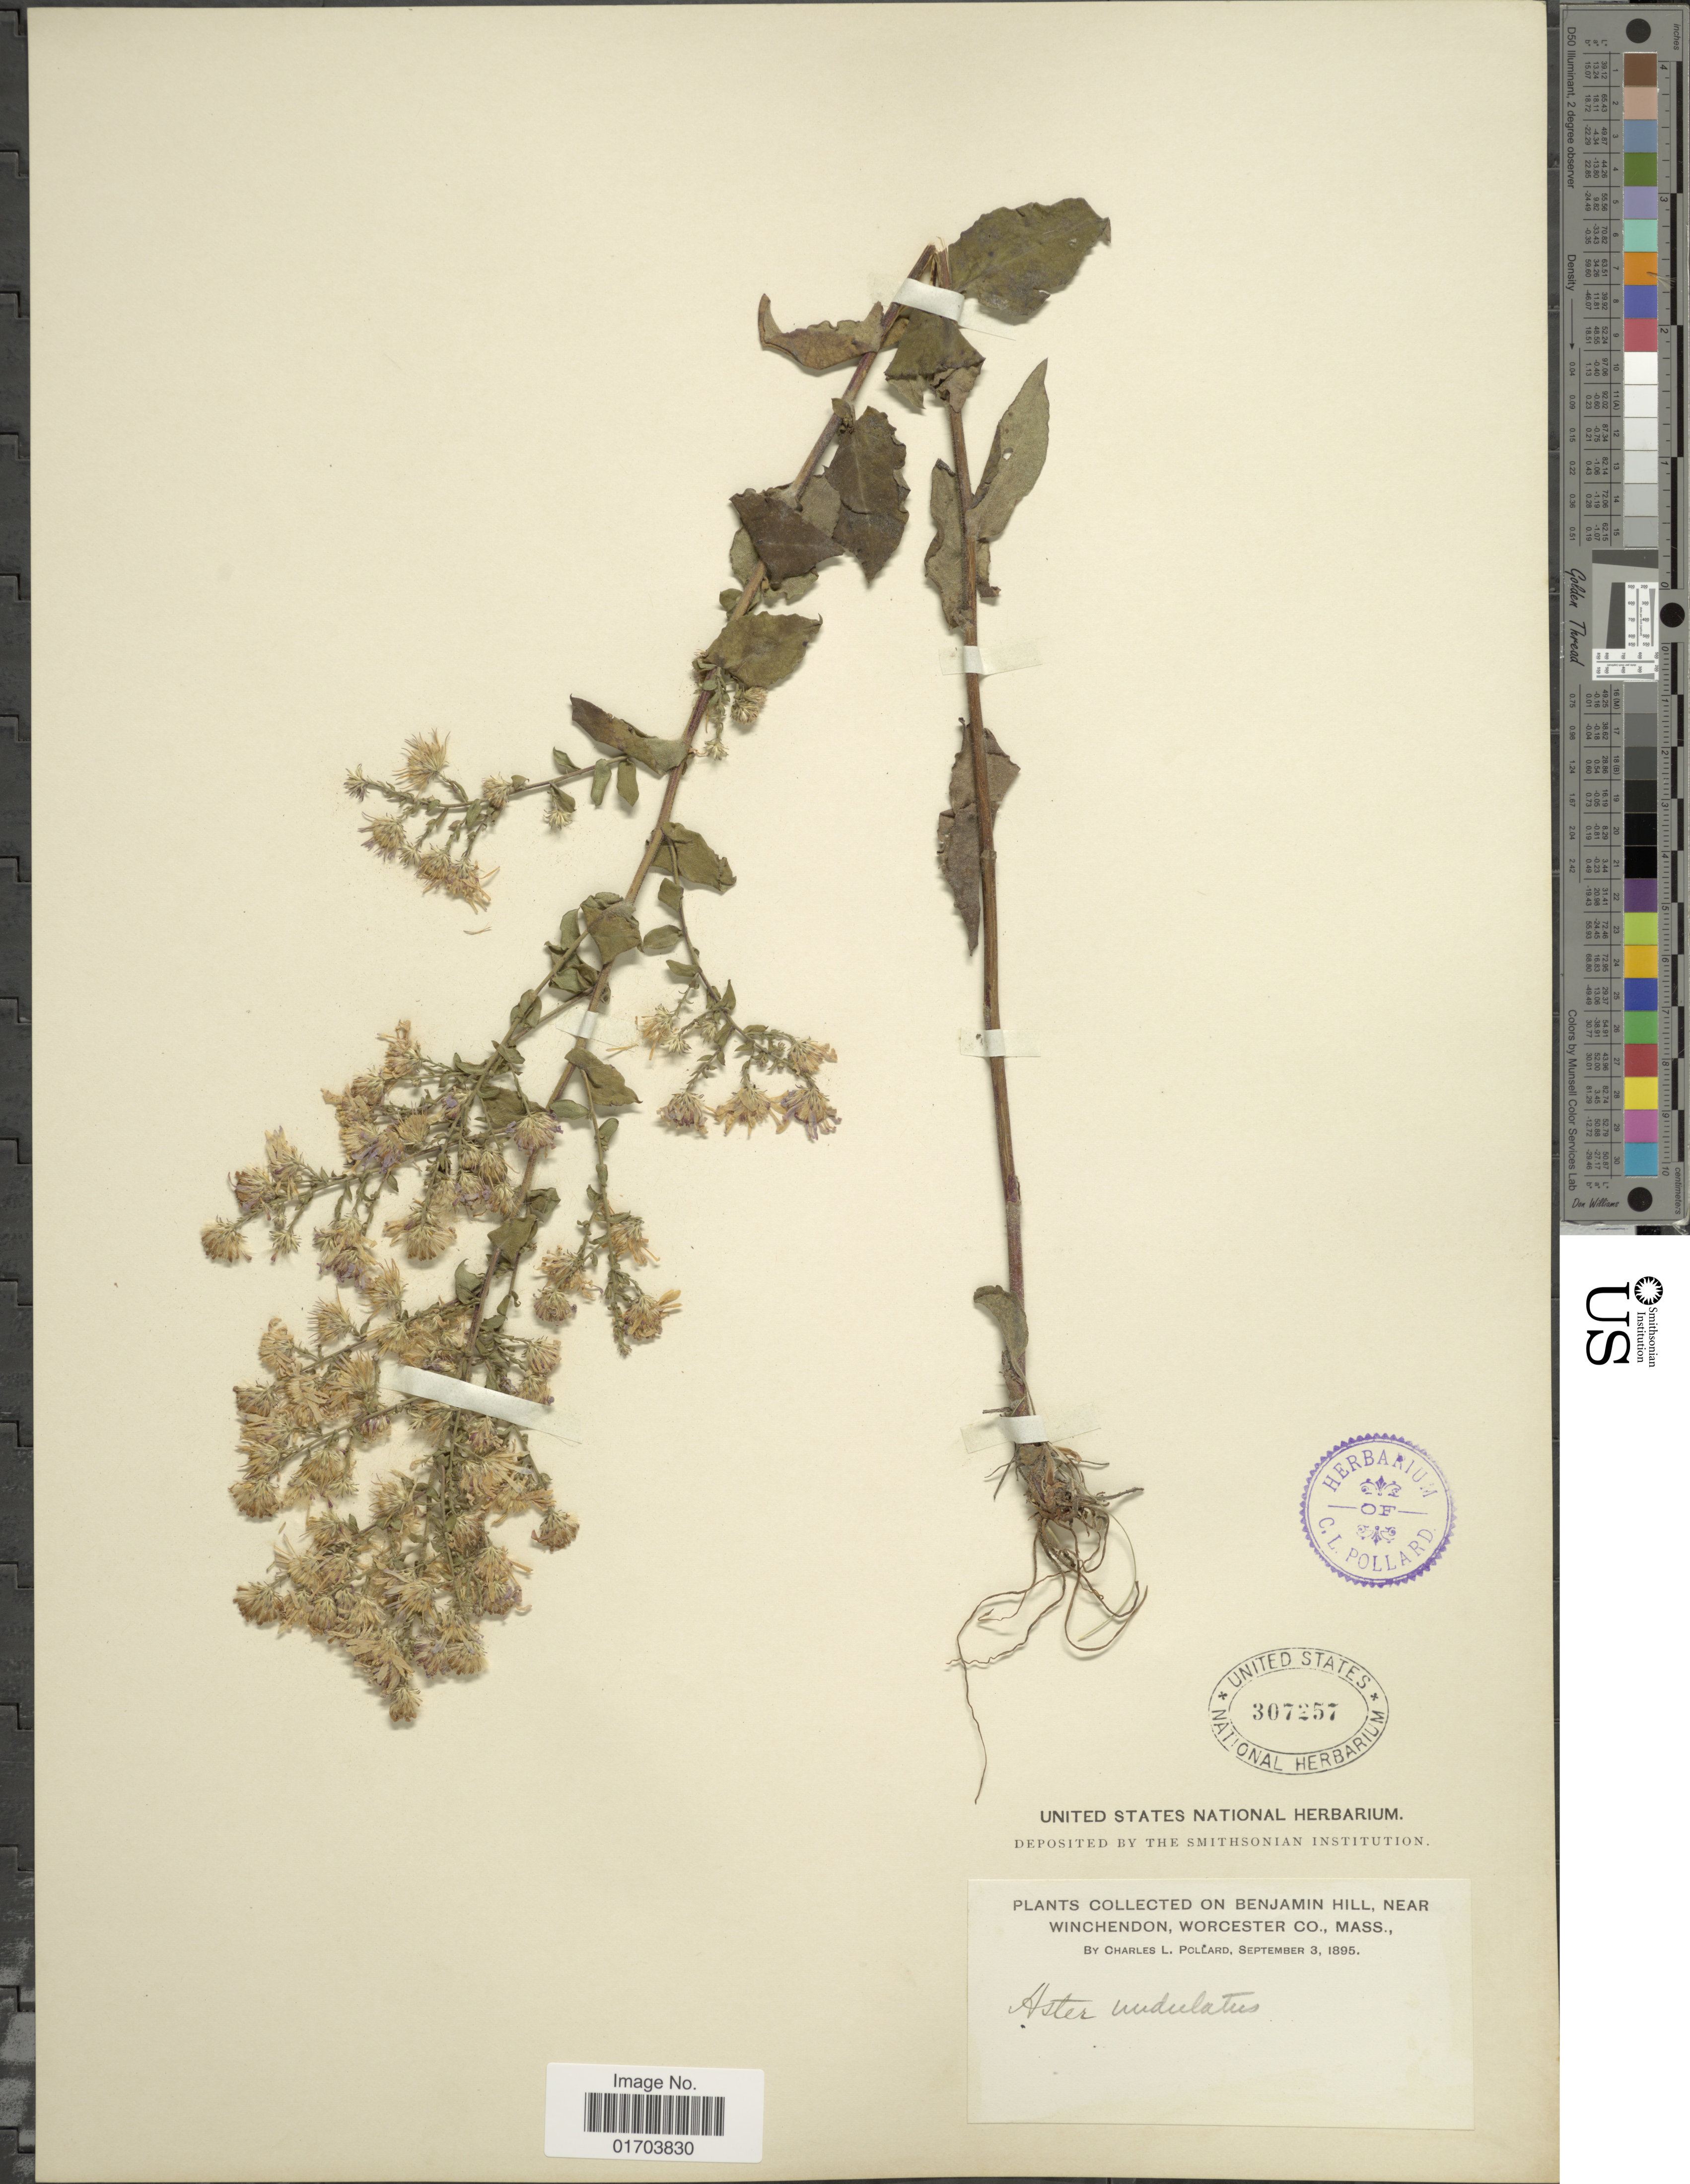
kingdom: Plantae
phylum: Tracheophyta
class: Magnoliopsida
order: Asterales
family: Asteraceae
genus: Symphyotrichum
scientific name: Symphyotrichum undulatum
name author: (L.) G.L. Nesom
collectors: C. L. Pollard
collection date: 1895-09-03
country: United States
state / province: Massachusetts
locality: Benjamin Hill, near Winchendon, Worcester Co.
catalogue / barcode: US 307257